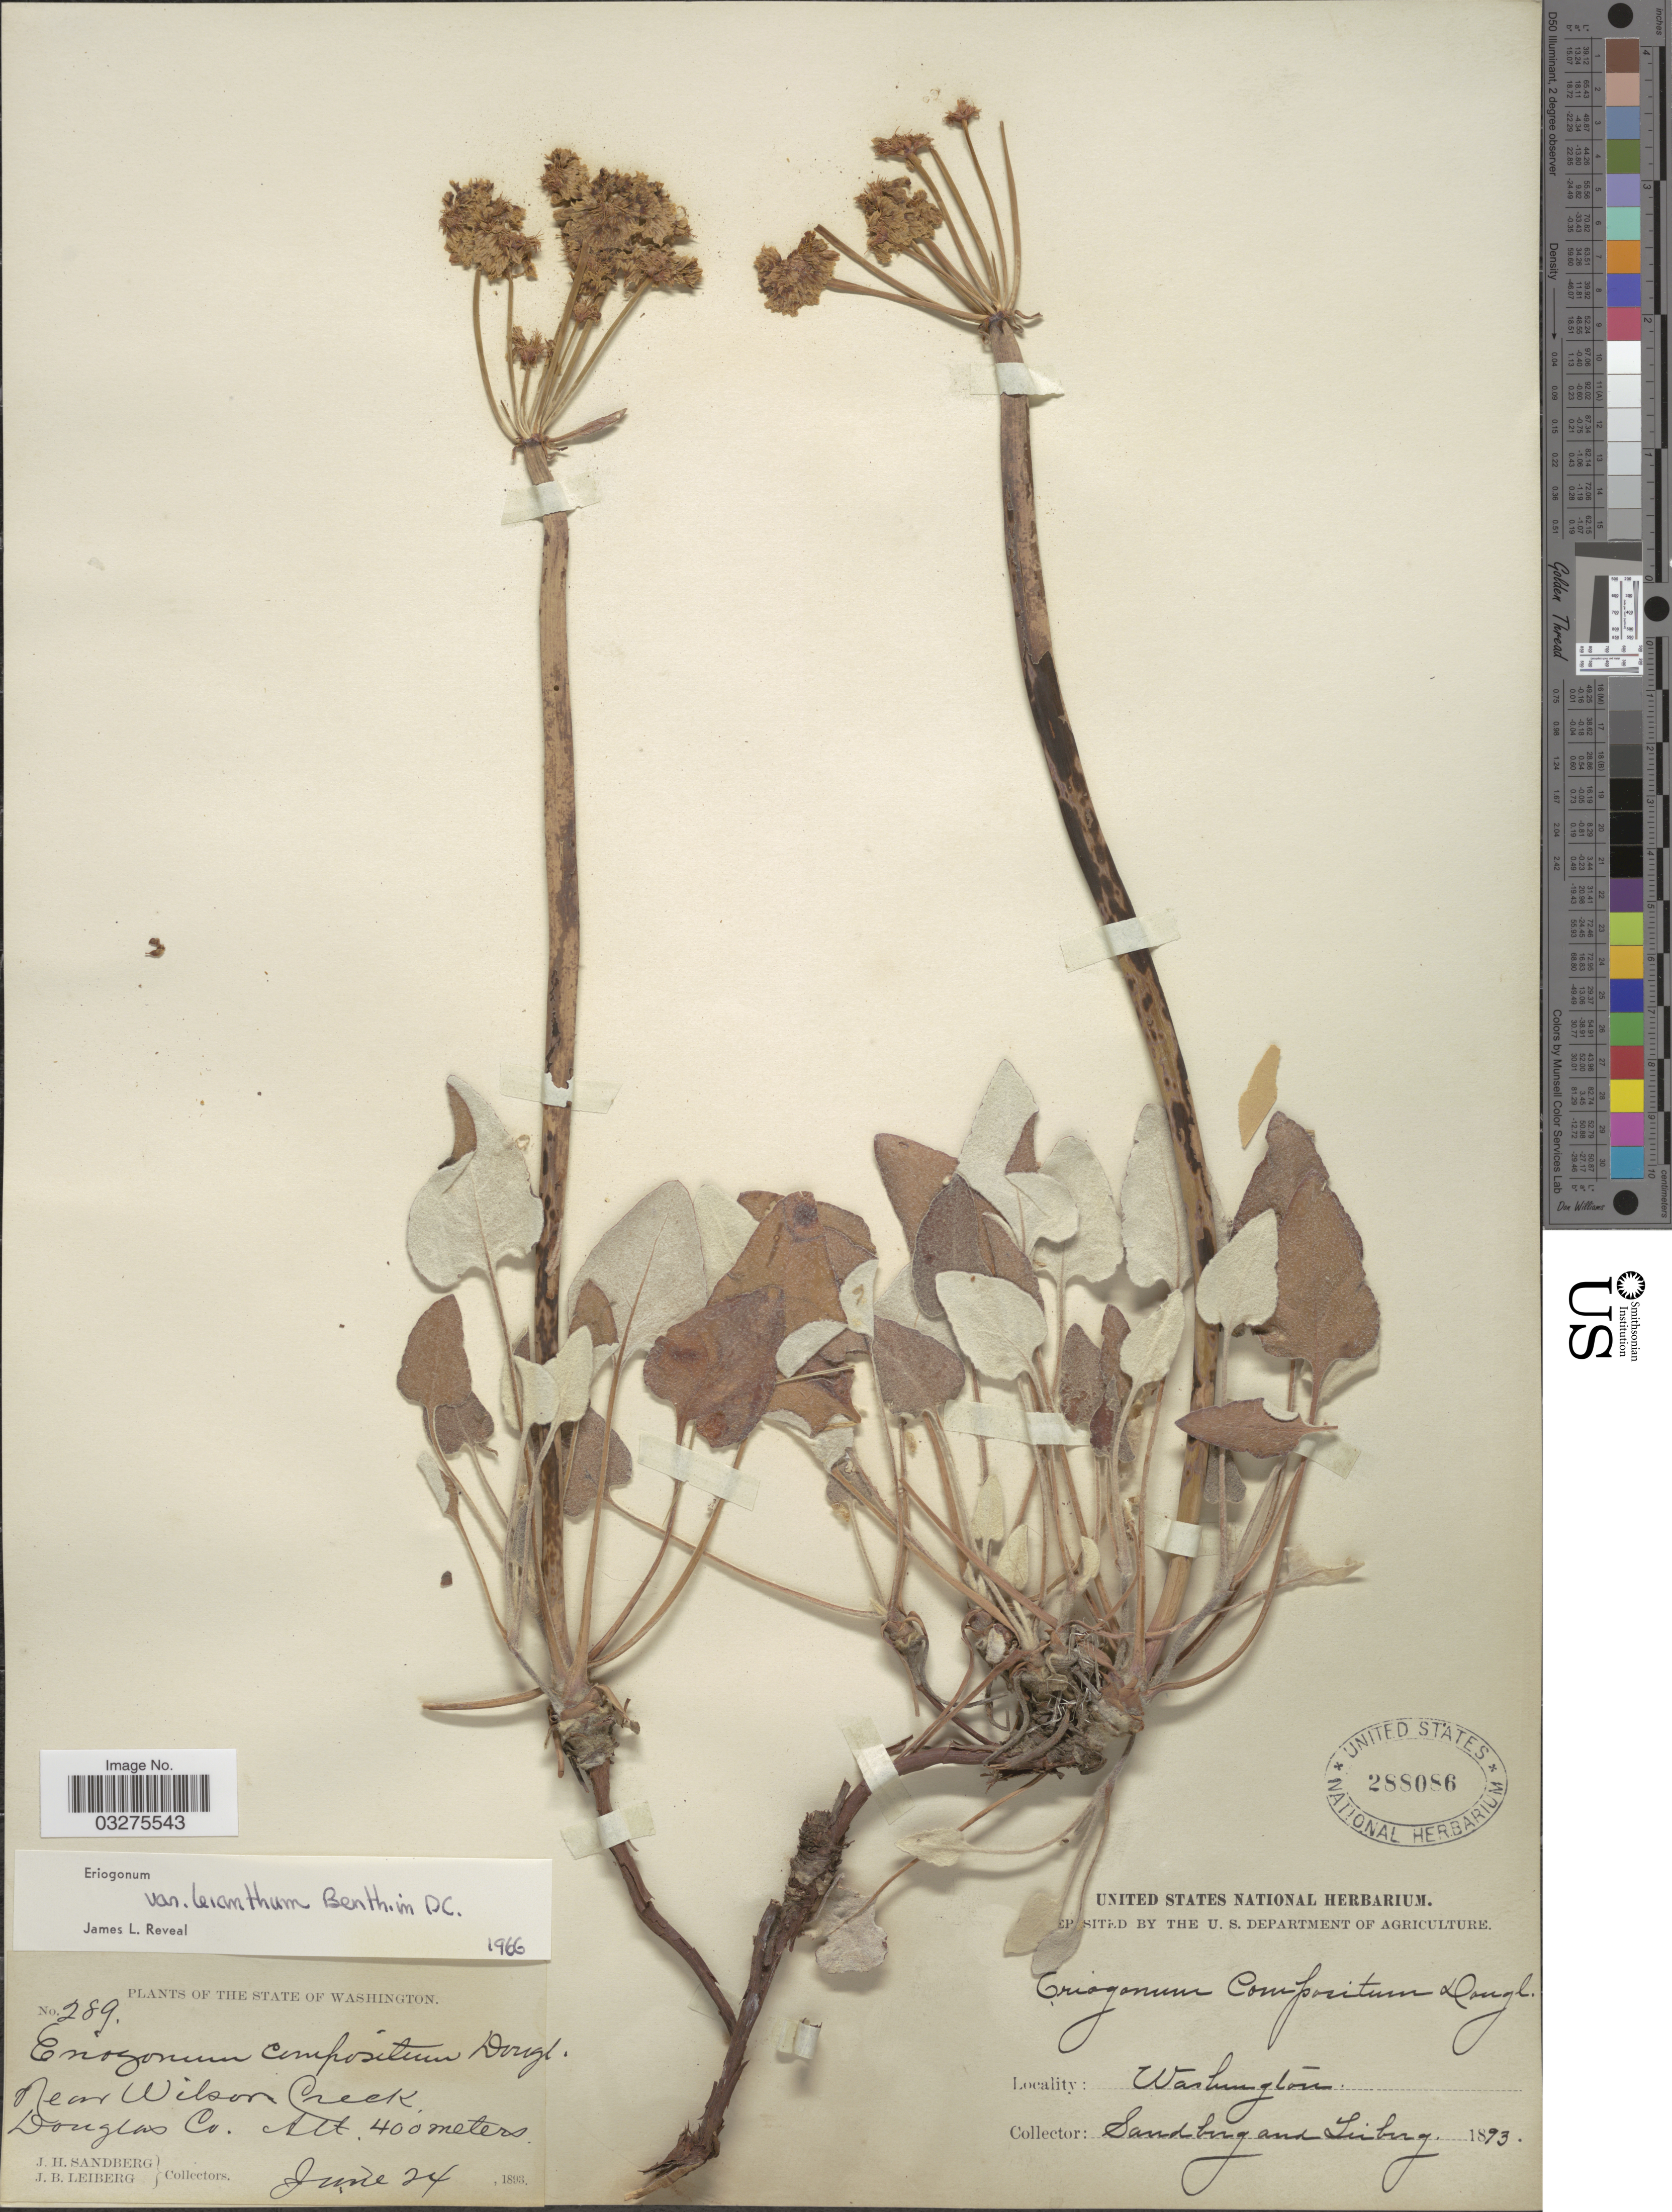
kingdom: Plantae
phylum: Tracheophyta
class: Magnoliopsida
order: Caryophyllales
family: Polygonaceae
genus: Eriogonum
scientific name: Eriogonum compositum var. leianthum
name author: Hook.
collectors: J. H. Sandberg & J. B. Leiberg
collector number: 289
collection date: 1893-06-24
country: United States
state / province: Washington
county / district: Douglas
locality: Near Wilson Creek. Douglas Co.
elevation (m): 400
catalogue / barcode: US 288086